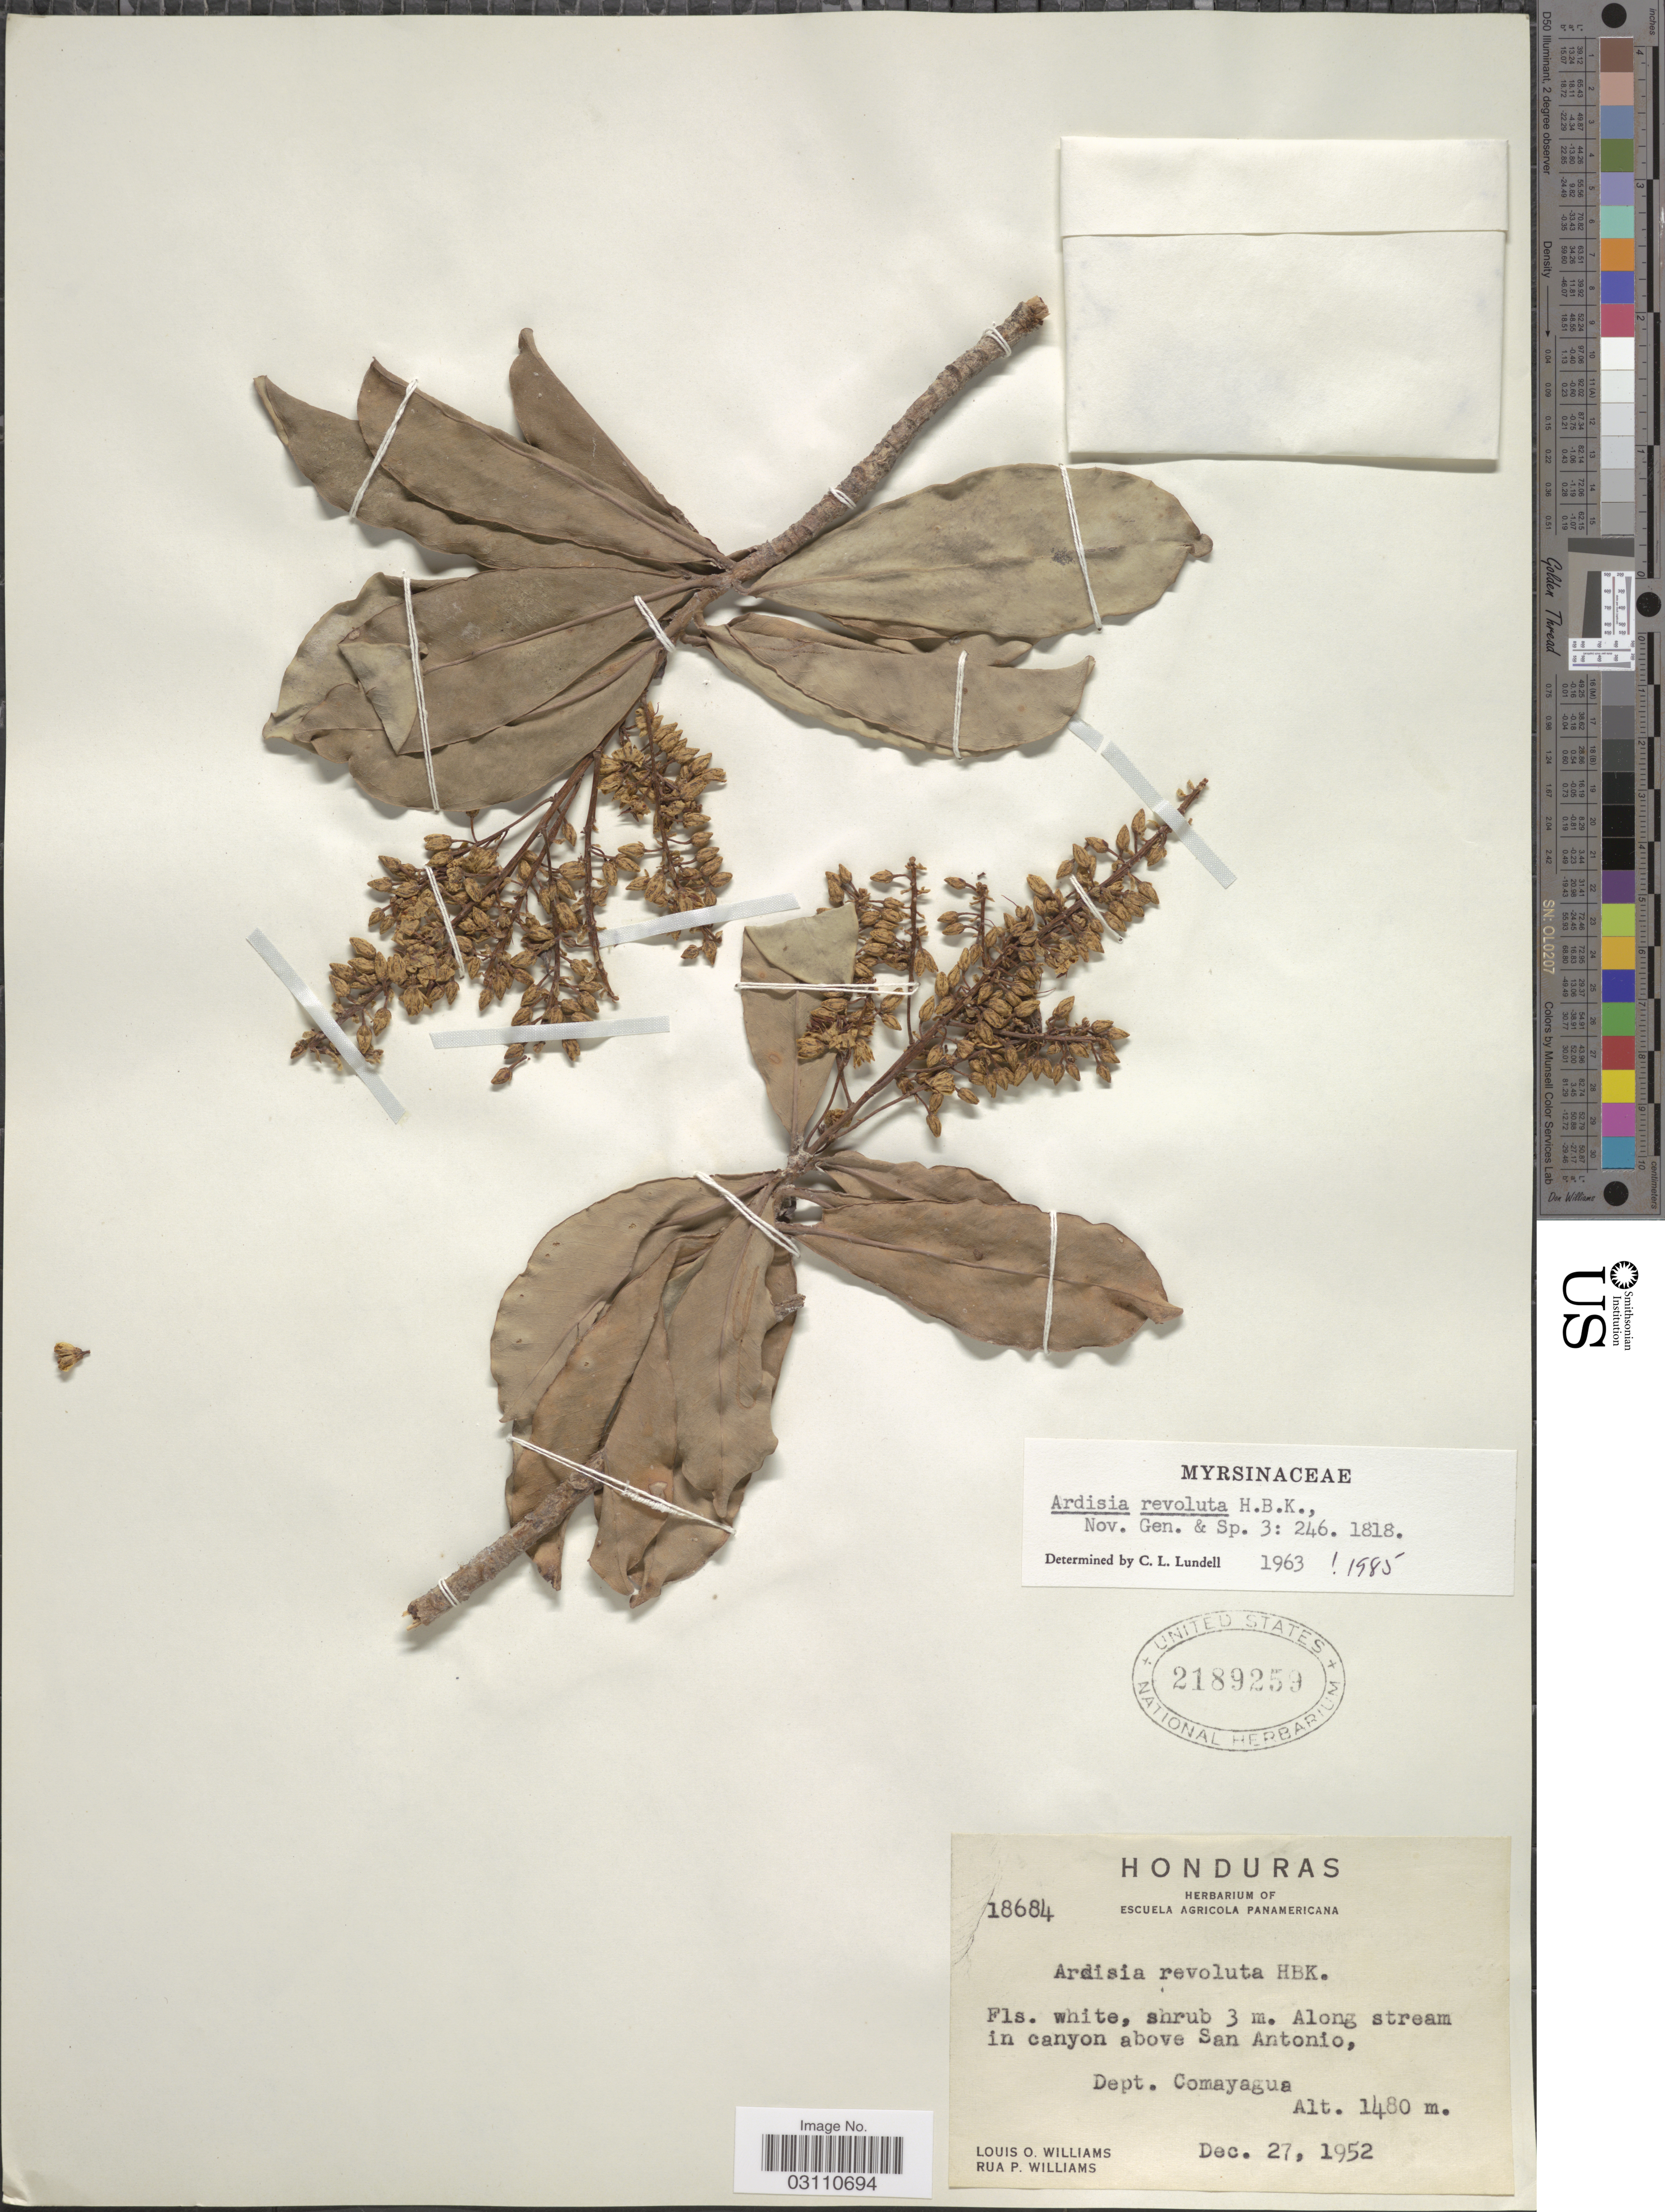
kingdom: Plantae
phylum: Tracheophyta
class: Magnoliopsida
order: Ericales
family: Primulaceae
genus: Ardisia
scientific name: Ardisia revoluta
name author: Kunth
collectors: L. O. Williams & R. P. Williams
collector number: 18684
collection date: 1952-12-27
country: Honduras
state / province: Comayagua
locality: Along stream in canyon above San Antonio, Dept. Comayagua.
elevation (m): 1480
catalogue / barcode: US 2189259